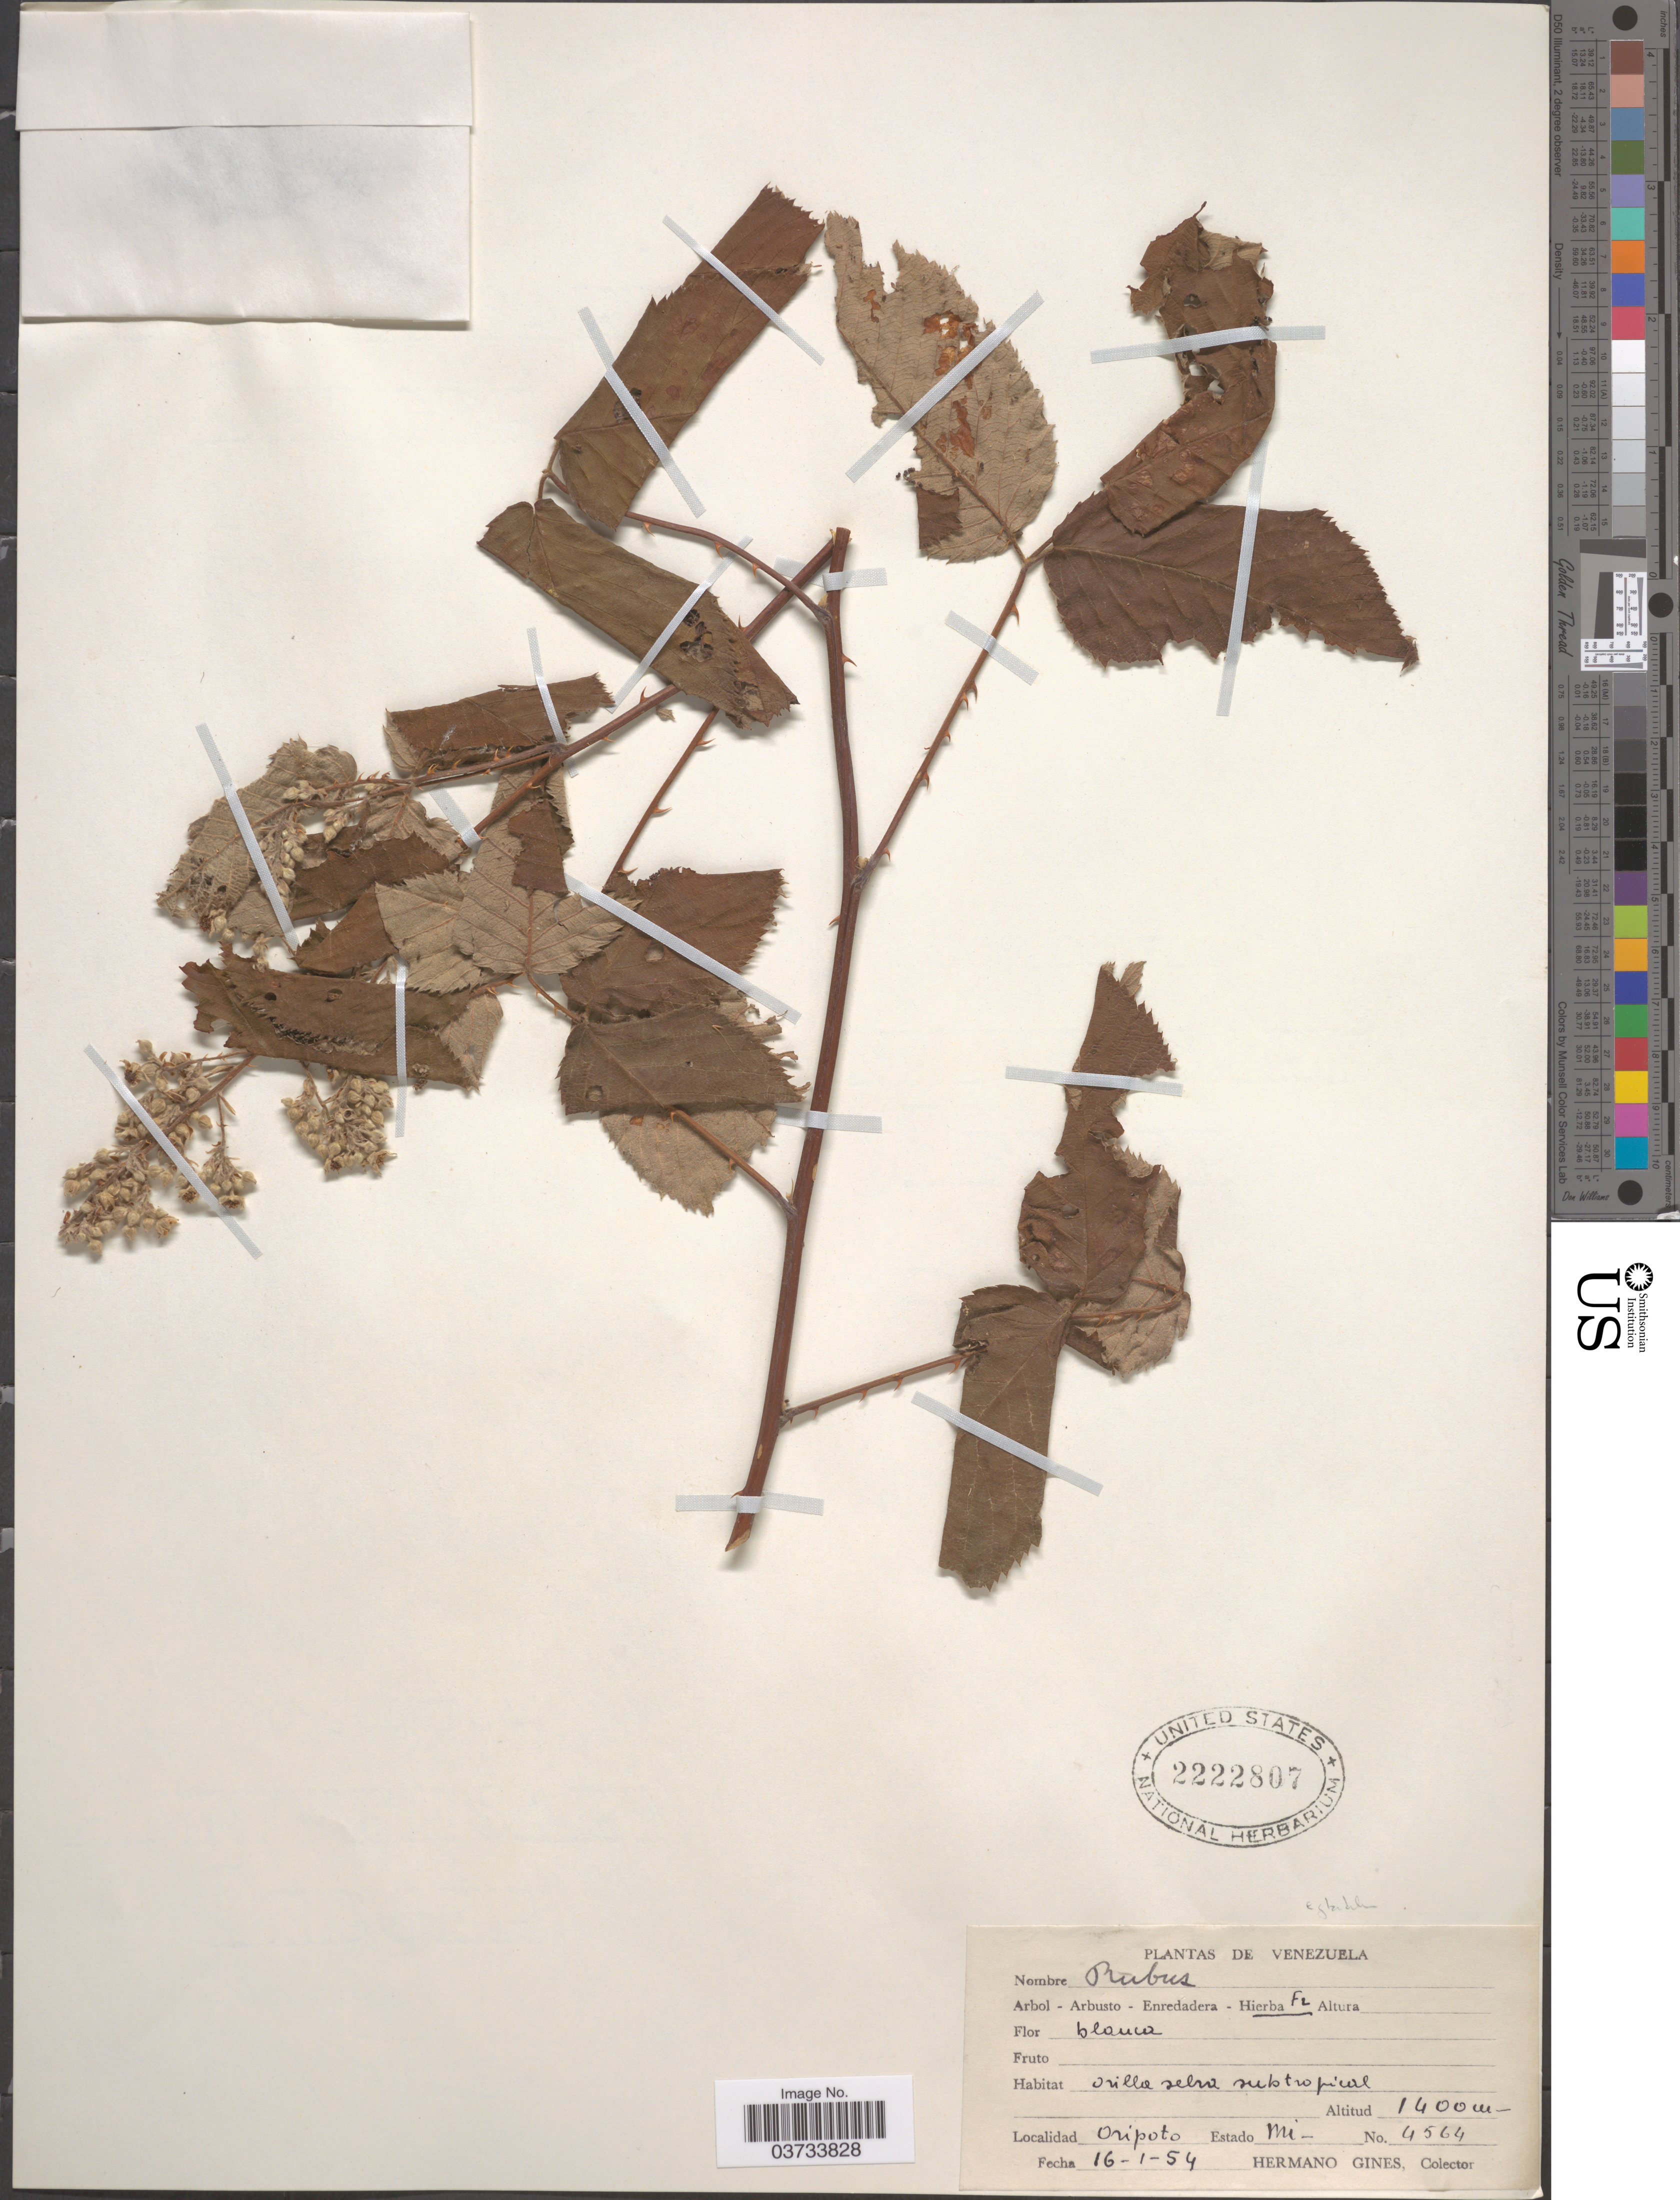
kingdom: Plantae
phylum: Tracheophyta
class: Magnoliopsida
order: Rosales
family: Rosaceae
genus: Rubus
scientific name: Rubus sp.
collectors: Bro. Gines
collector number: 4564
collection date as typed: Transcribed d/m/y: 16/1/54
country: Venezuela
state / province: Miranda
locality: Oripoto. Estado Mi.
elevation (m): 1400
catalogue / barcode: US 2222807